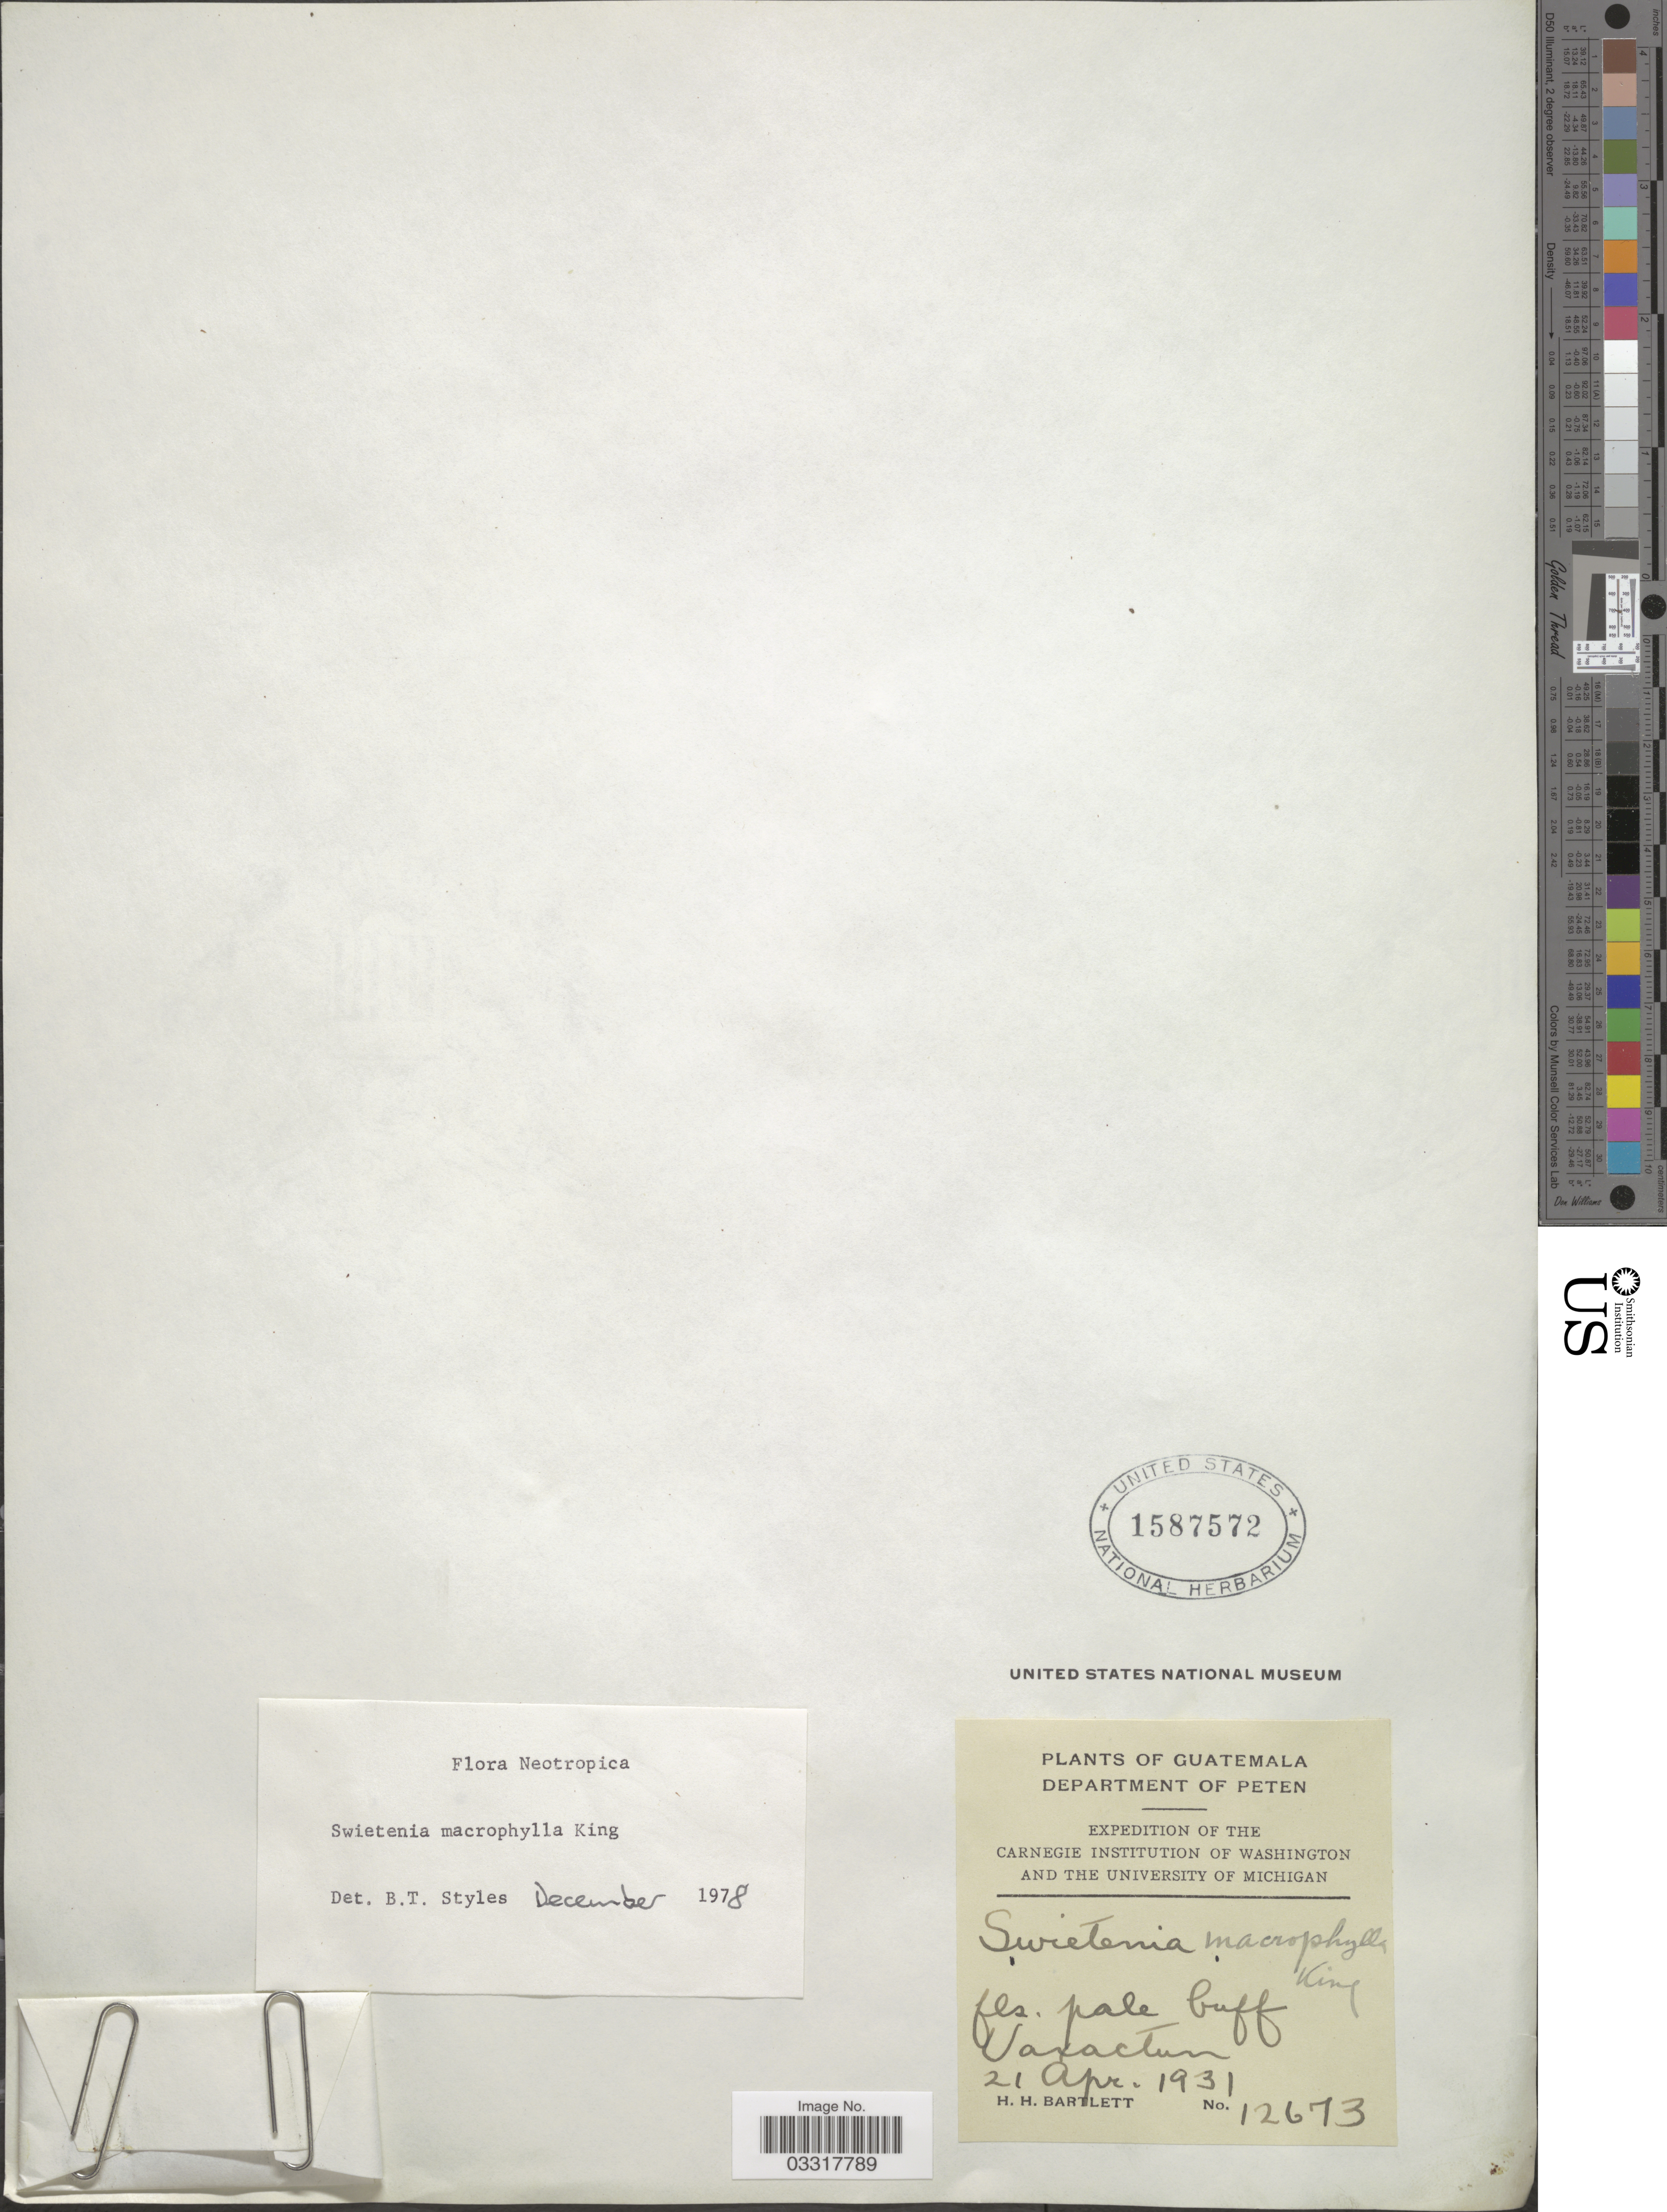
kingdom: Plantae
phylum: Tracheophyta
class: Magnoliopsida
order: Sapindales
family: Meliaceae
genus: Swietenia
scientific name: Swietenia macrophylla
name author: King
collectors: H. H. Bartlett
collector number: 12673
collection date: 1931-04-21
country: Guatemala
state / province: El Petén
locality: Department of Peten. Uaxactun.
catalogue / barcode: US 1587572